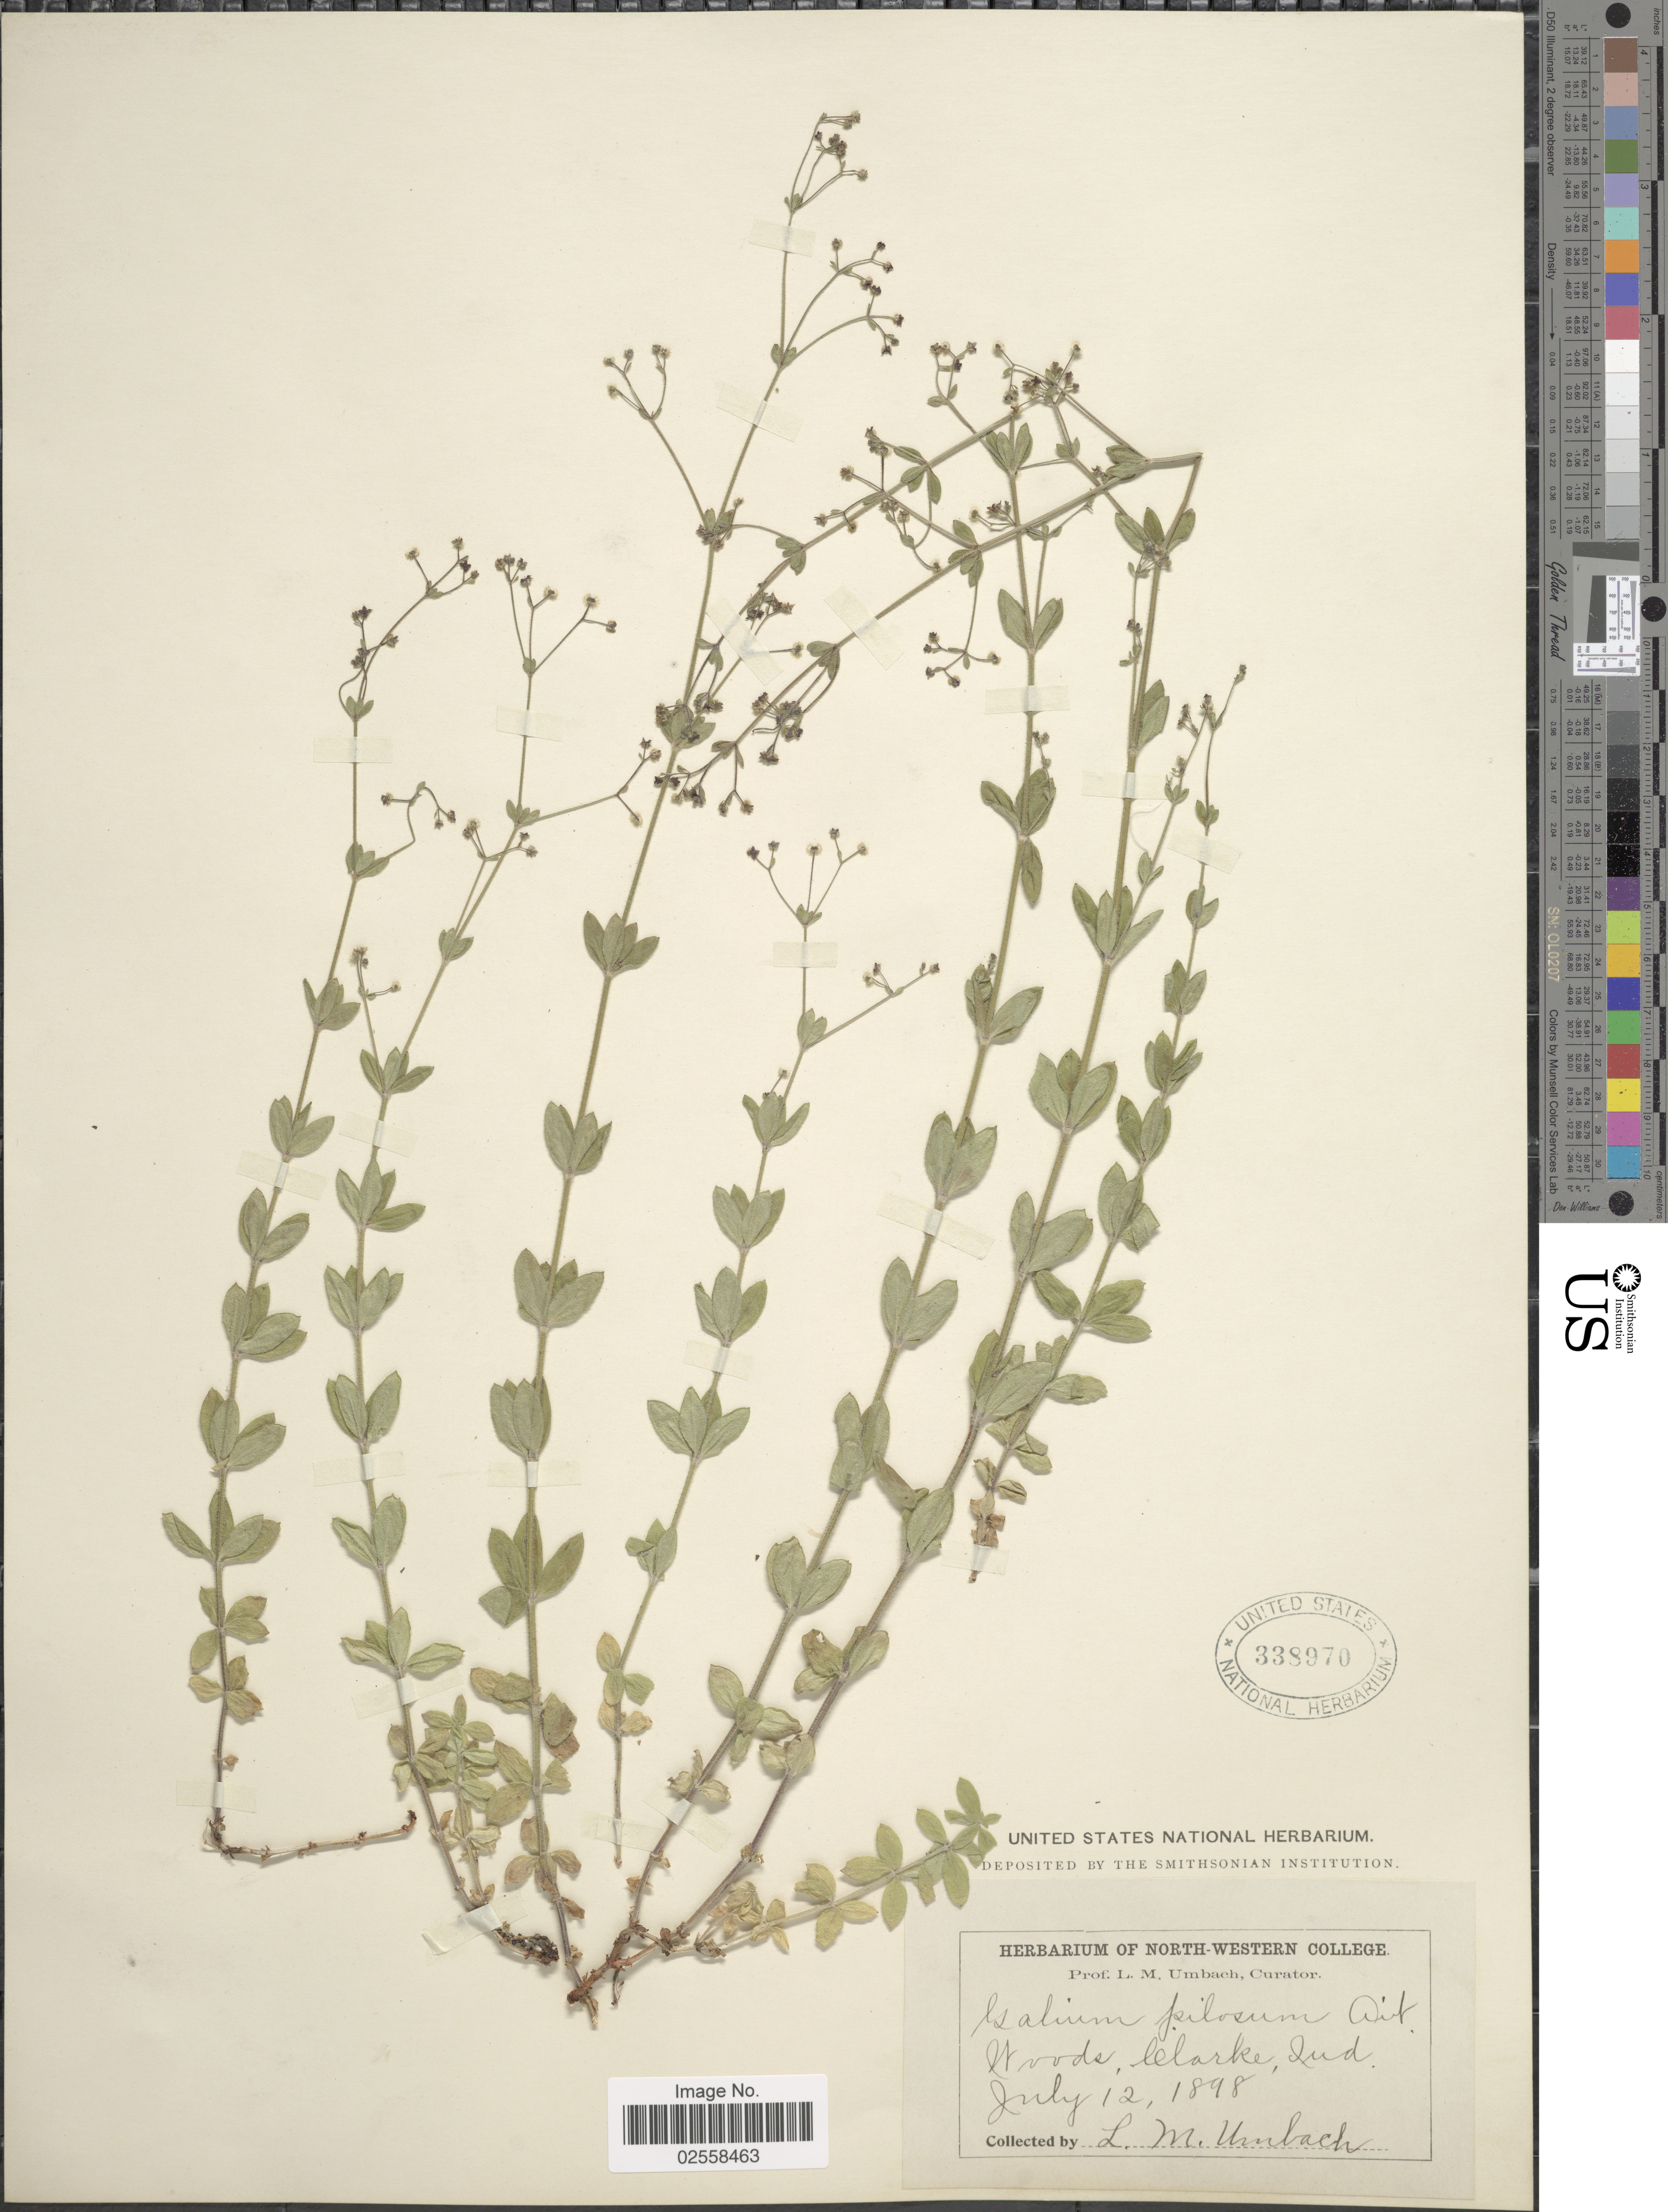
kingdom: Plantae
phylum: Tracheophyta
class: Magnoliopsida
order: Gentianales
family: Rubiaceae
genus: Galium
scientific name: Galium pilosum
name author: Aiton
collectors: L. M. Umbach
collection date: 1898-07-12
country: United States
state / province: Indiana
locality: Woods, Clarke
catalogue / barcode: US 338970